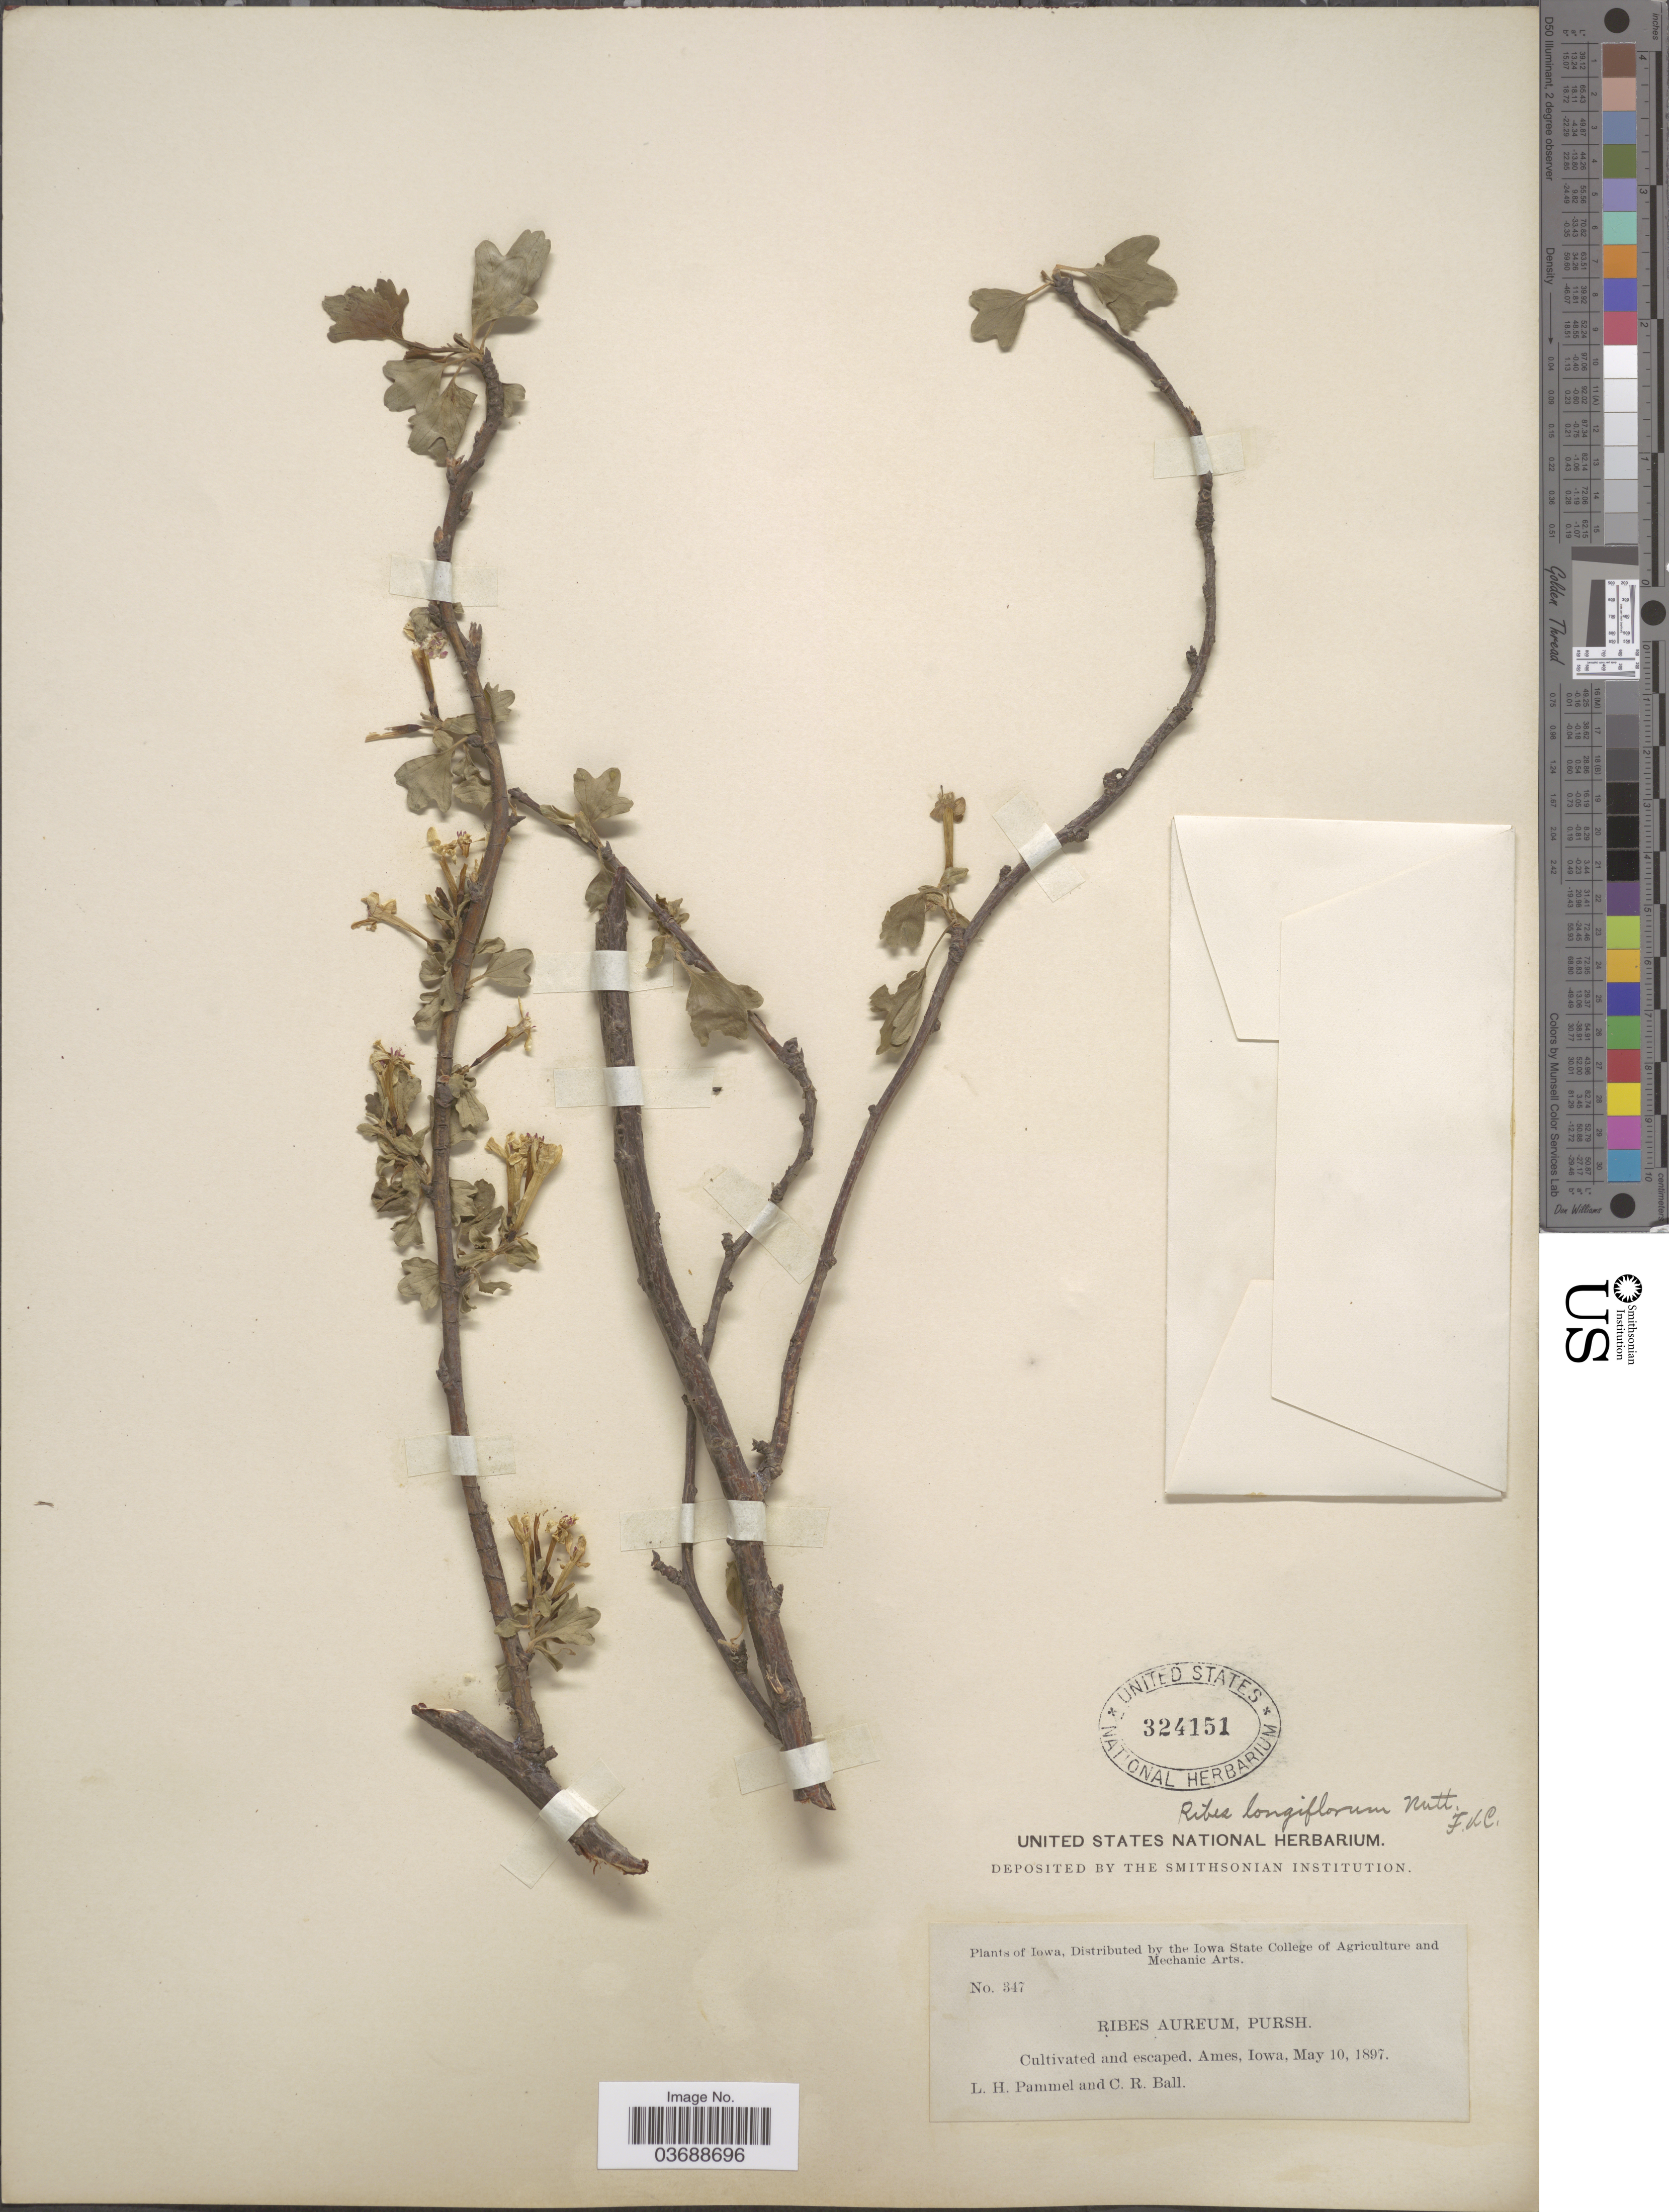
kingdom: Plantae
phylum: Tracheophyta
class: Magnoliopsida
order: Saxifragales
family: Grossulariaceae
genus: Ribes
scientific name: Ribes odoratum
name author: H.L. Wendl.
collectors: L. Pammel & C. R. Ball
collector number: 347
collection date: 1897-05-10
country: United States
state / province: Iowa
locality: Ames.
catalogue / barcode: US 324151